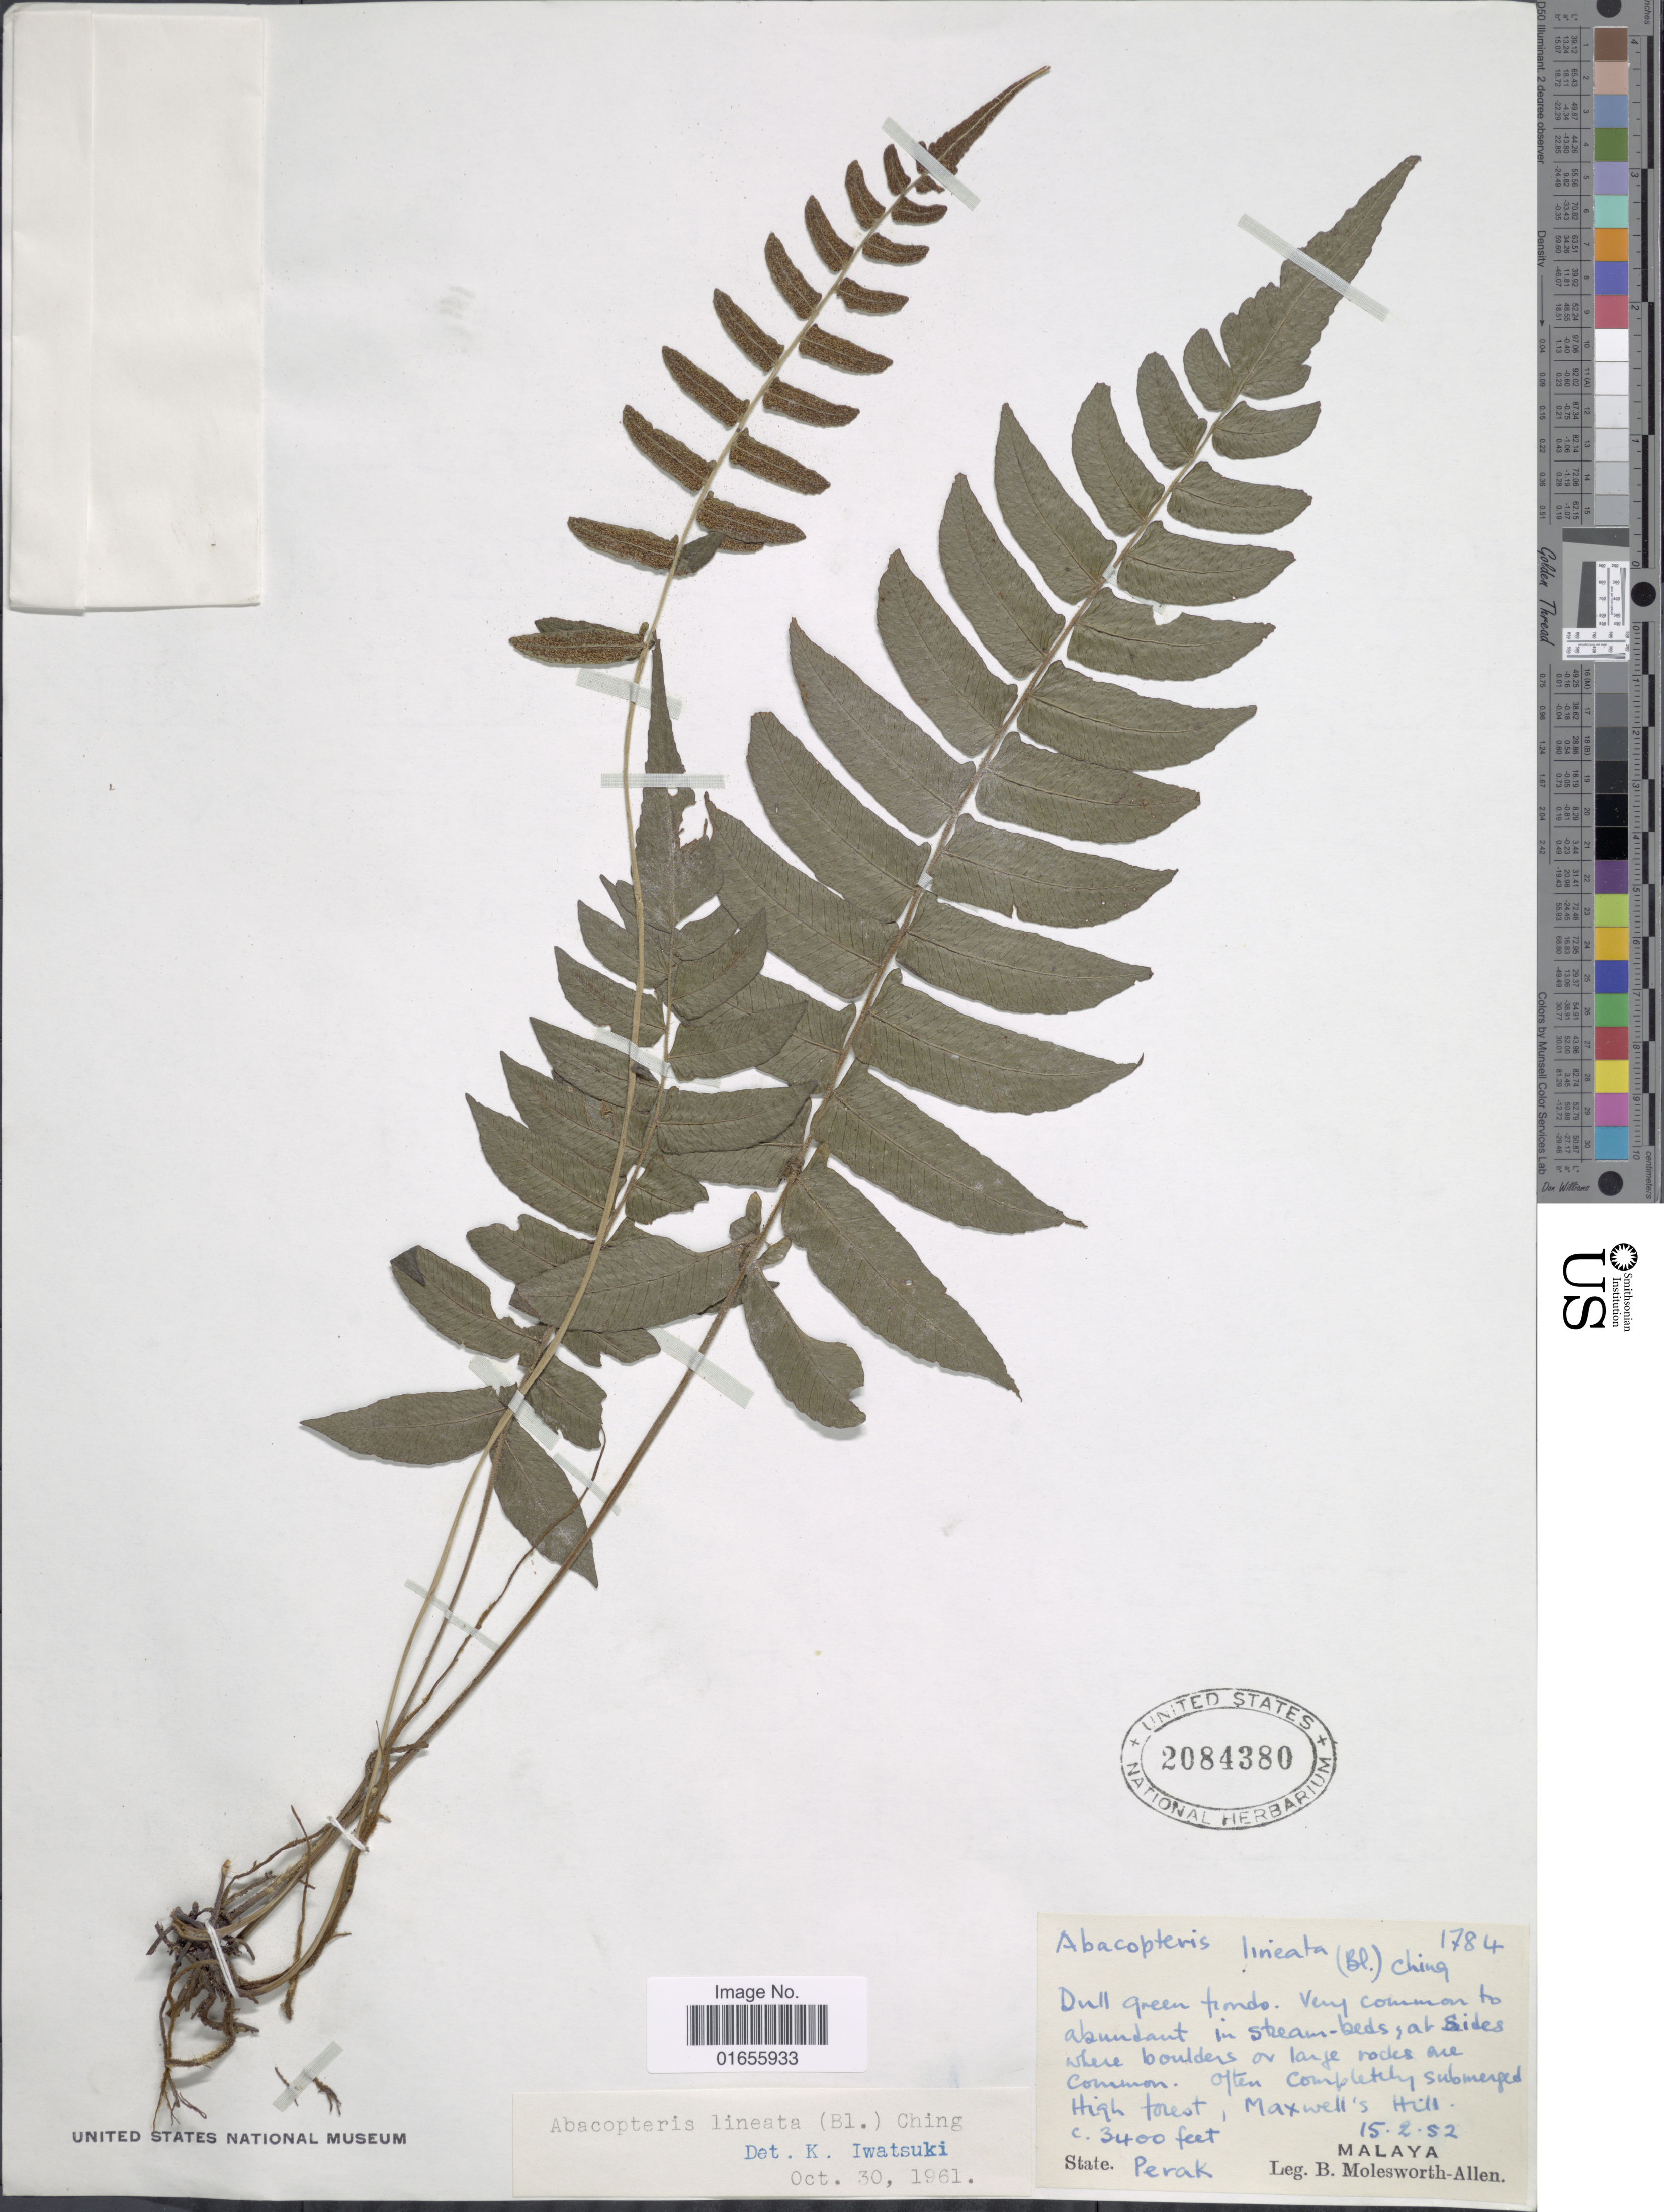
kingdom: Plantae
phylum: Tracheophyta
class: Polypodiopsida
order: Polypodiales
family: Thelypteridaceae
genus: Pronephrium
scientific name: Pronephrium lineatum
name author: (Blume) C. Presl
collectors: B. E. G. Molesworth-Allen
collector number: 1784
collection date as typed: Transcribed d/m/y: 15/2/52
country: Malaysia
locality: Malaya, High forest, Maxwell's Hill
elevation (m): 1036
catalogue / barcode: US 2084380